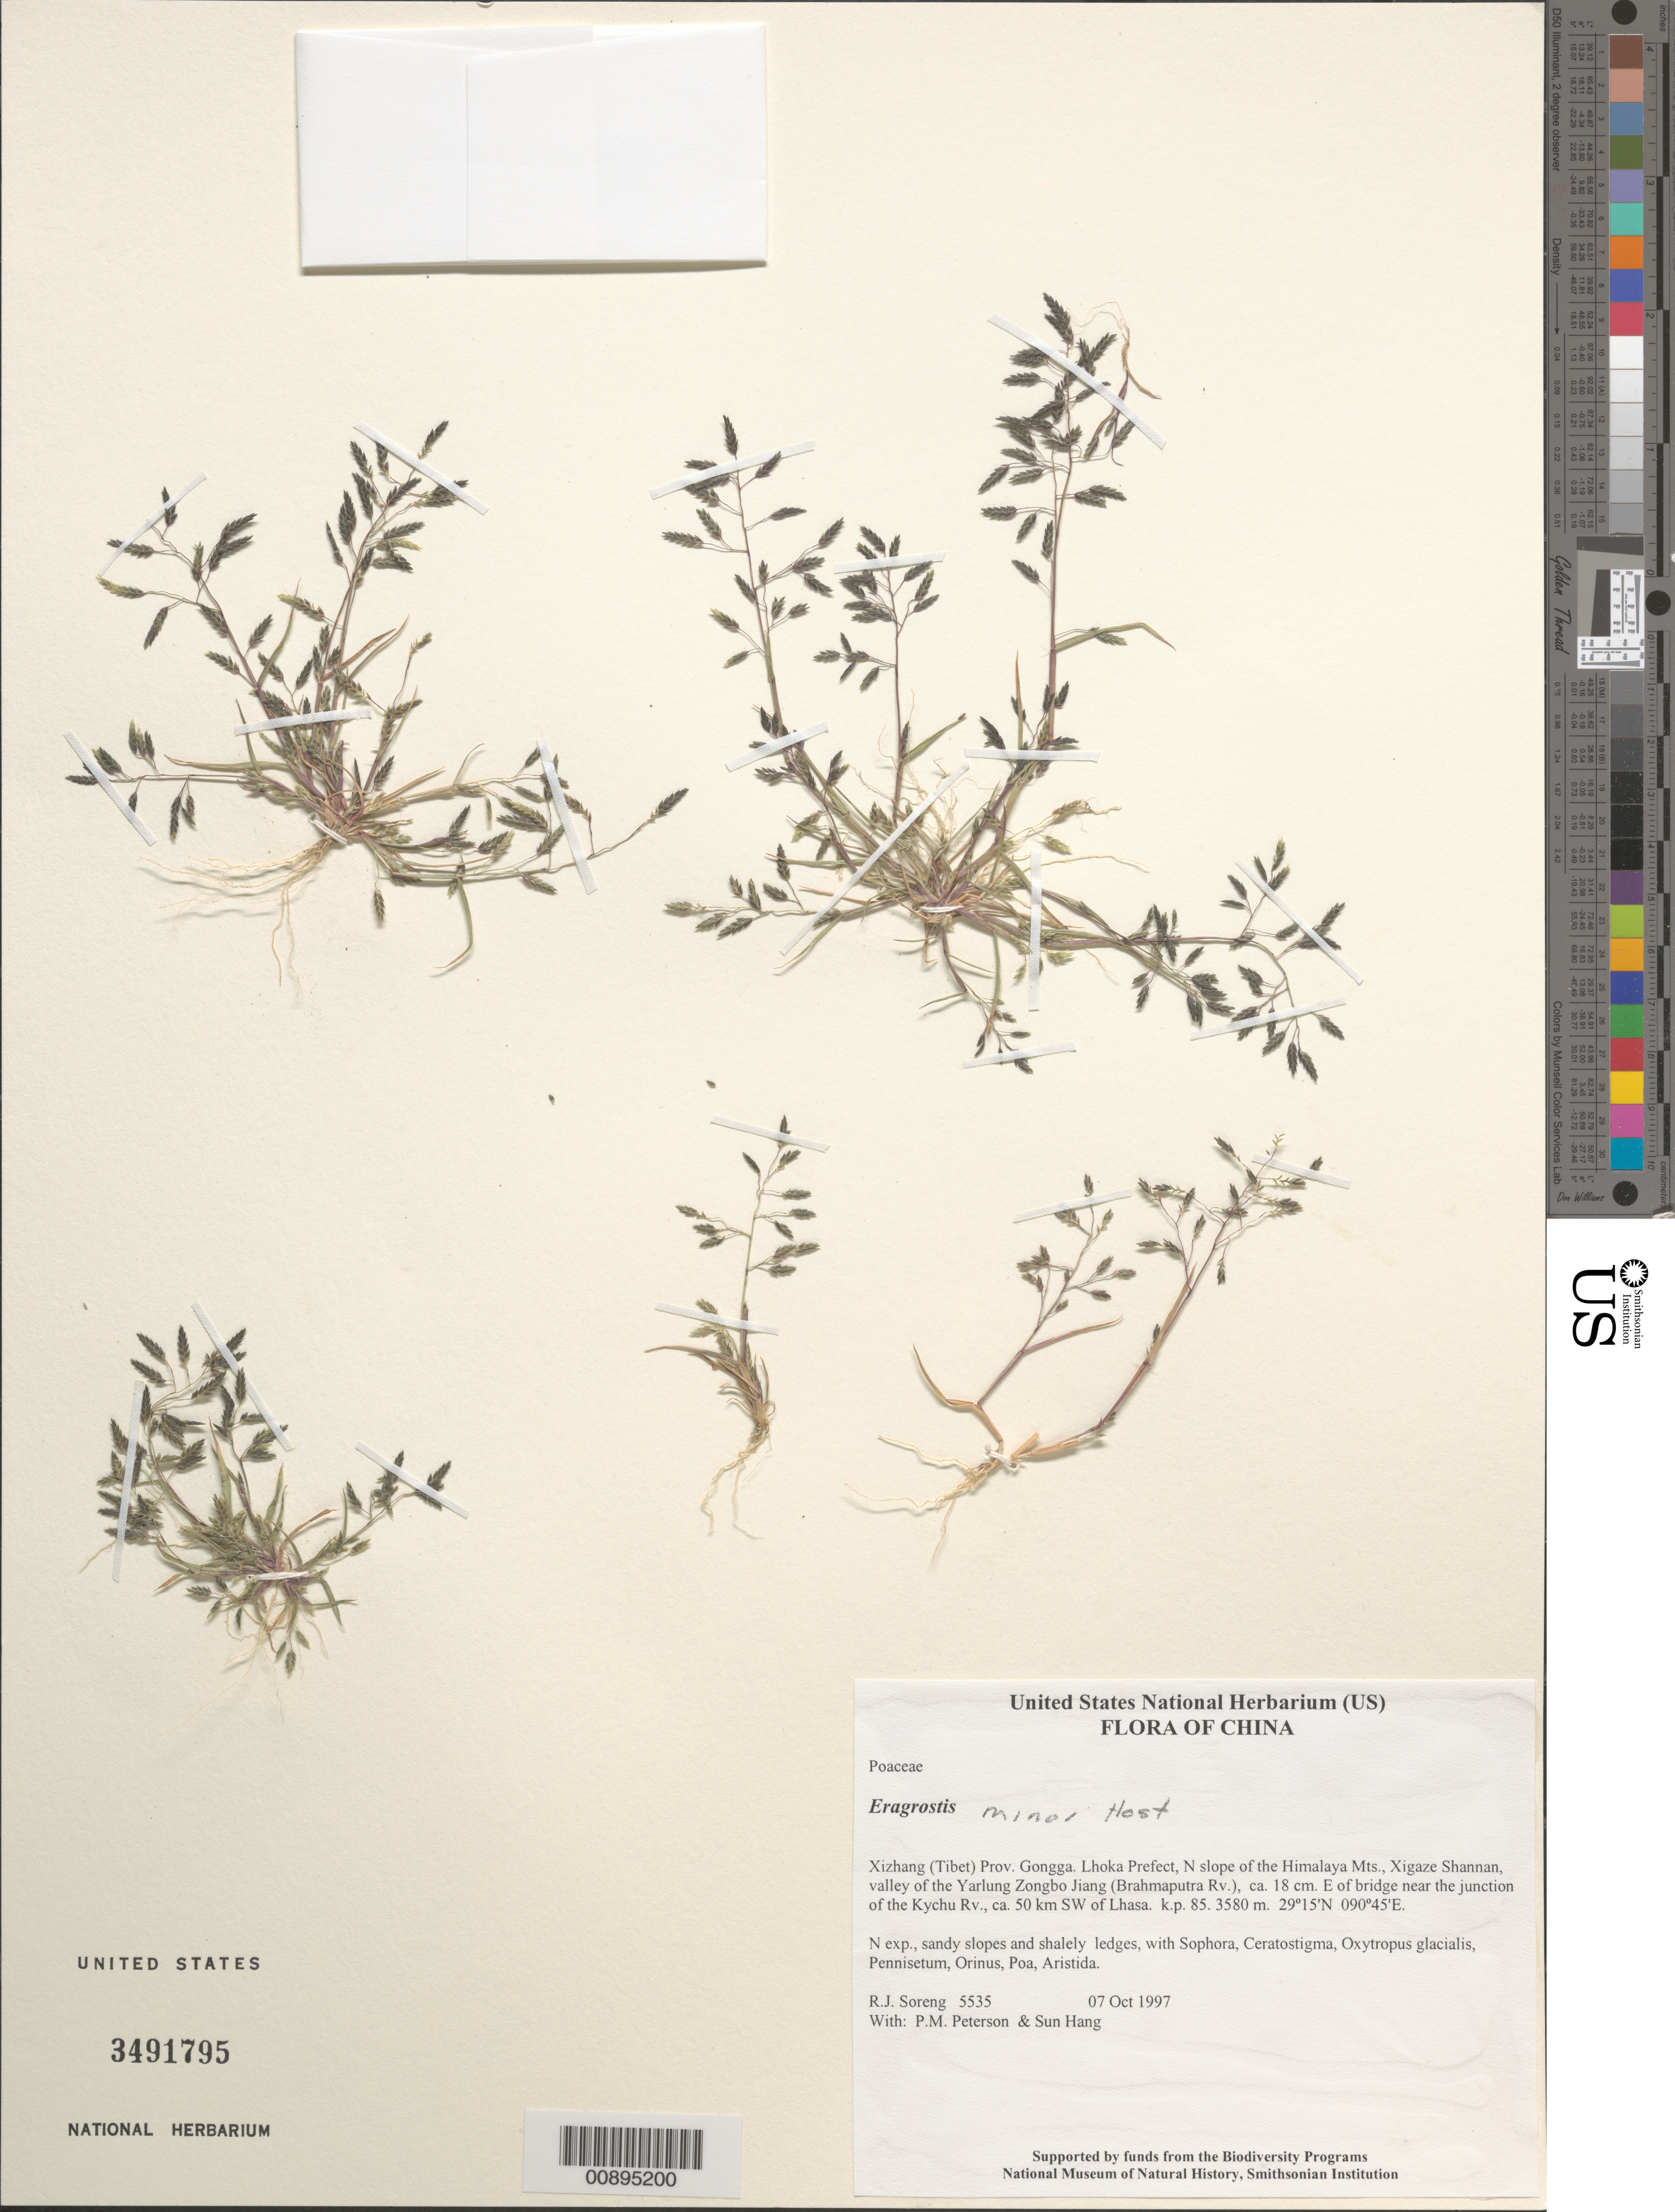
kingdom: Plantae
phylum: Tracheophyta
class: Liliopsida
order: Poales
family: Poaceae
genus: Eragrostis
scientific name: Eragrostis minor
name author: Host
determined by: Soreng, Robert J., Research Associate (BOT), Smithsonian Institution - National Museum of Natural History (UNITED STATES)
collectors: R. J. Soreng, P. M. Peterson & Sun Hang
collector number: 5535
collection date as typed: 07 Oct 1997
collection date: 1997-10-07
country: China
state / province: Xizang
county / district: Gongga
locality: Lhoka Prefect, N slope of the Himalaya Mts., Xigaze Shannan, valley of the Yarlung Zongbo Jiang (Brahmaputra Rv.), ca. 18 cm. E of bridge near the junction of the Kychu Rv., ca. 50 km SW of Lhasa. k.p. 85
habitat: N exp., sandy slopes and shalely ledges, with Sophora, Ceratostigma, Oxytropus glacialis, Pennisetum, Orinus, Poa, Aristida.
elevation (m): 3580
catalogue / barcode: US 3491795